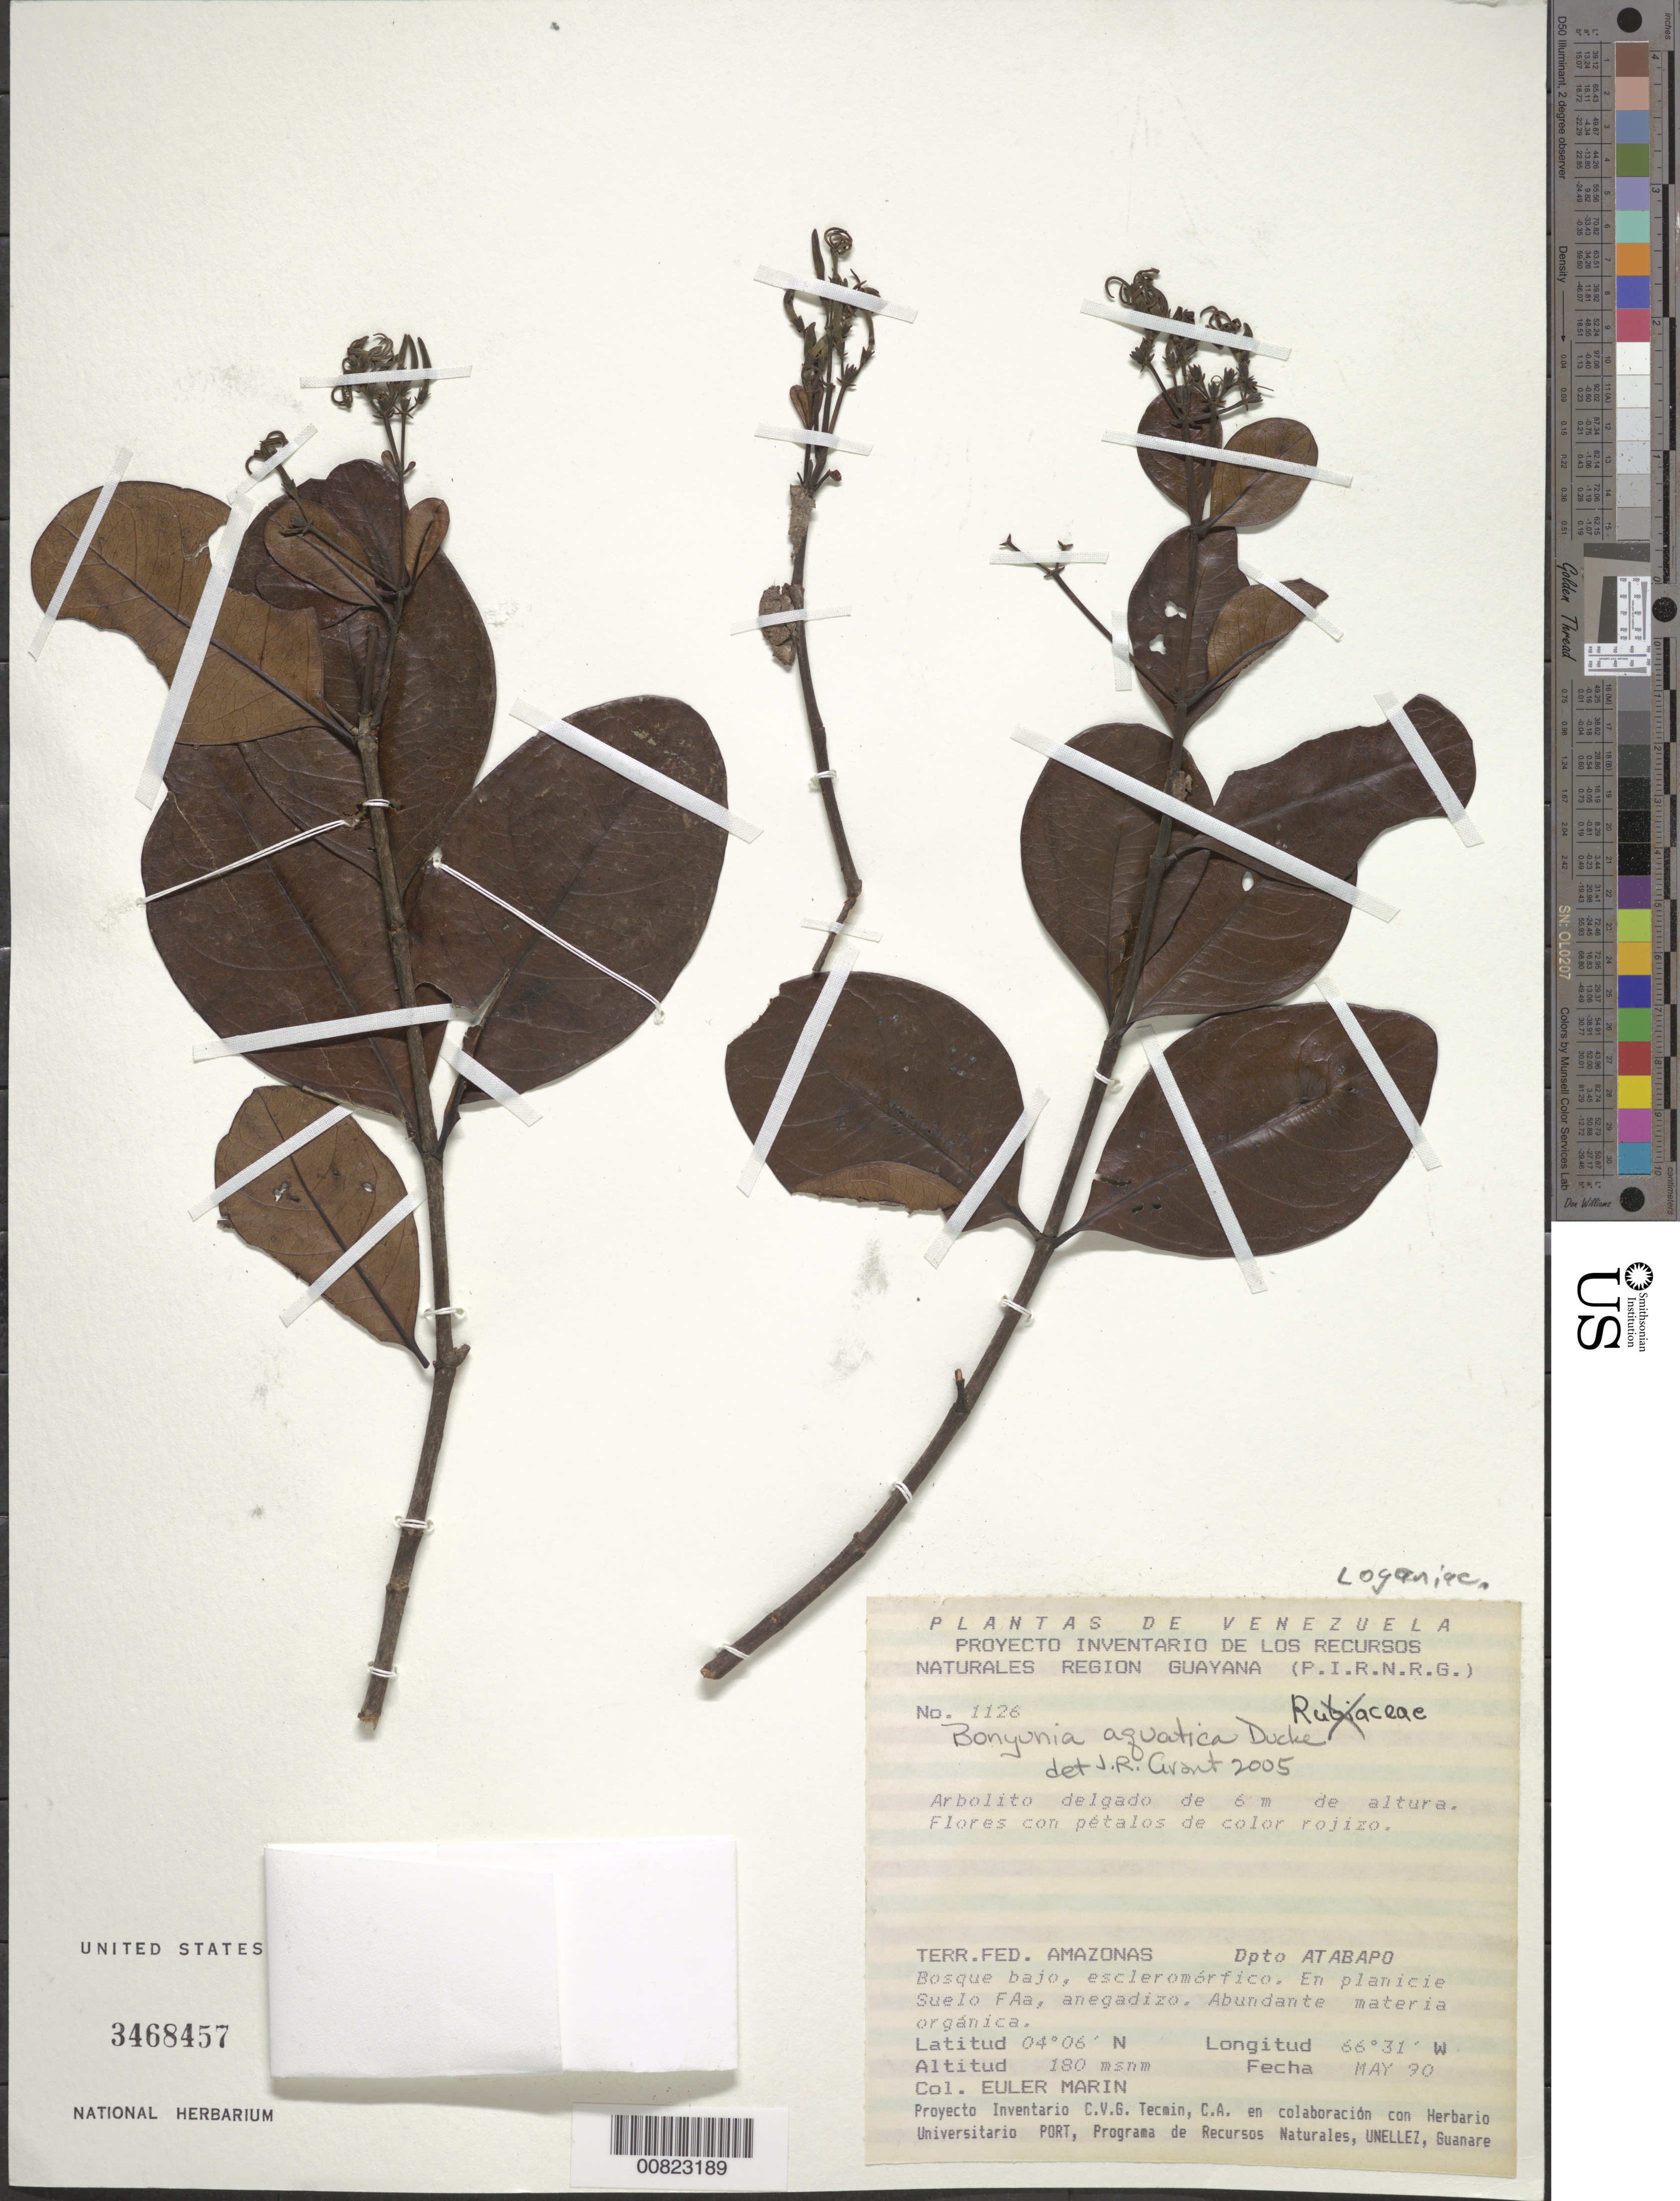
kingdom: Plantae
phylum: Tracheophyta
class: Magnoliopsida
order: Gentianales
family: Loganiaceae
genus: Bonyunia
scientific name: Bonyunia aquatica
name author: Ducke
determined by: Grant, J. R., (SWITZERLAND)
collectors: E. Marin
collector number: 1126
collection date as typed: May-90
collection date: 1990-05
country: Venezuela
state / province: Amazonas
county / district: Atabapo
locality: Planicie Suelo Faa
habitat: Bosque bajo, escleromorfica; planicie suelo, anegadizo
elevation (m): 180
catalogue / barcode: US 3468457